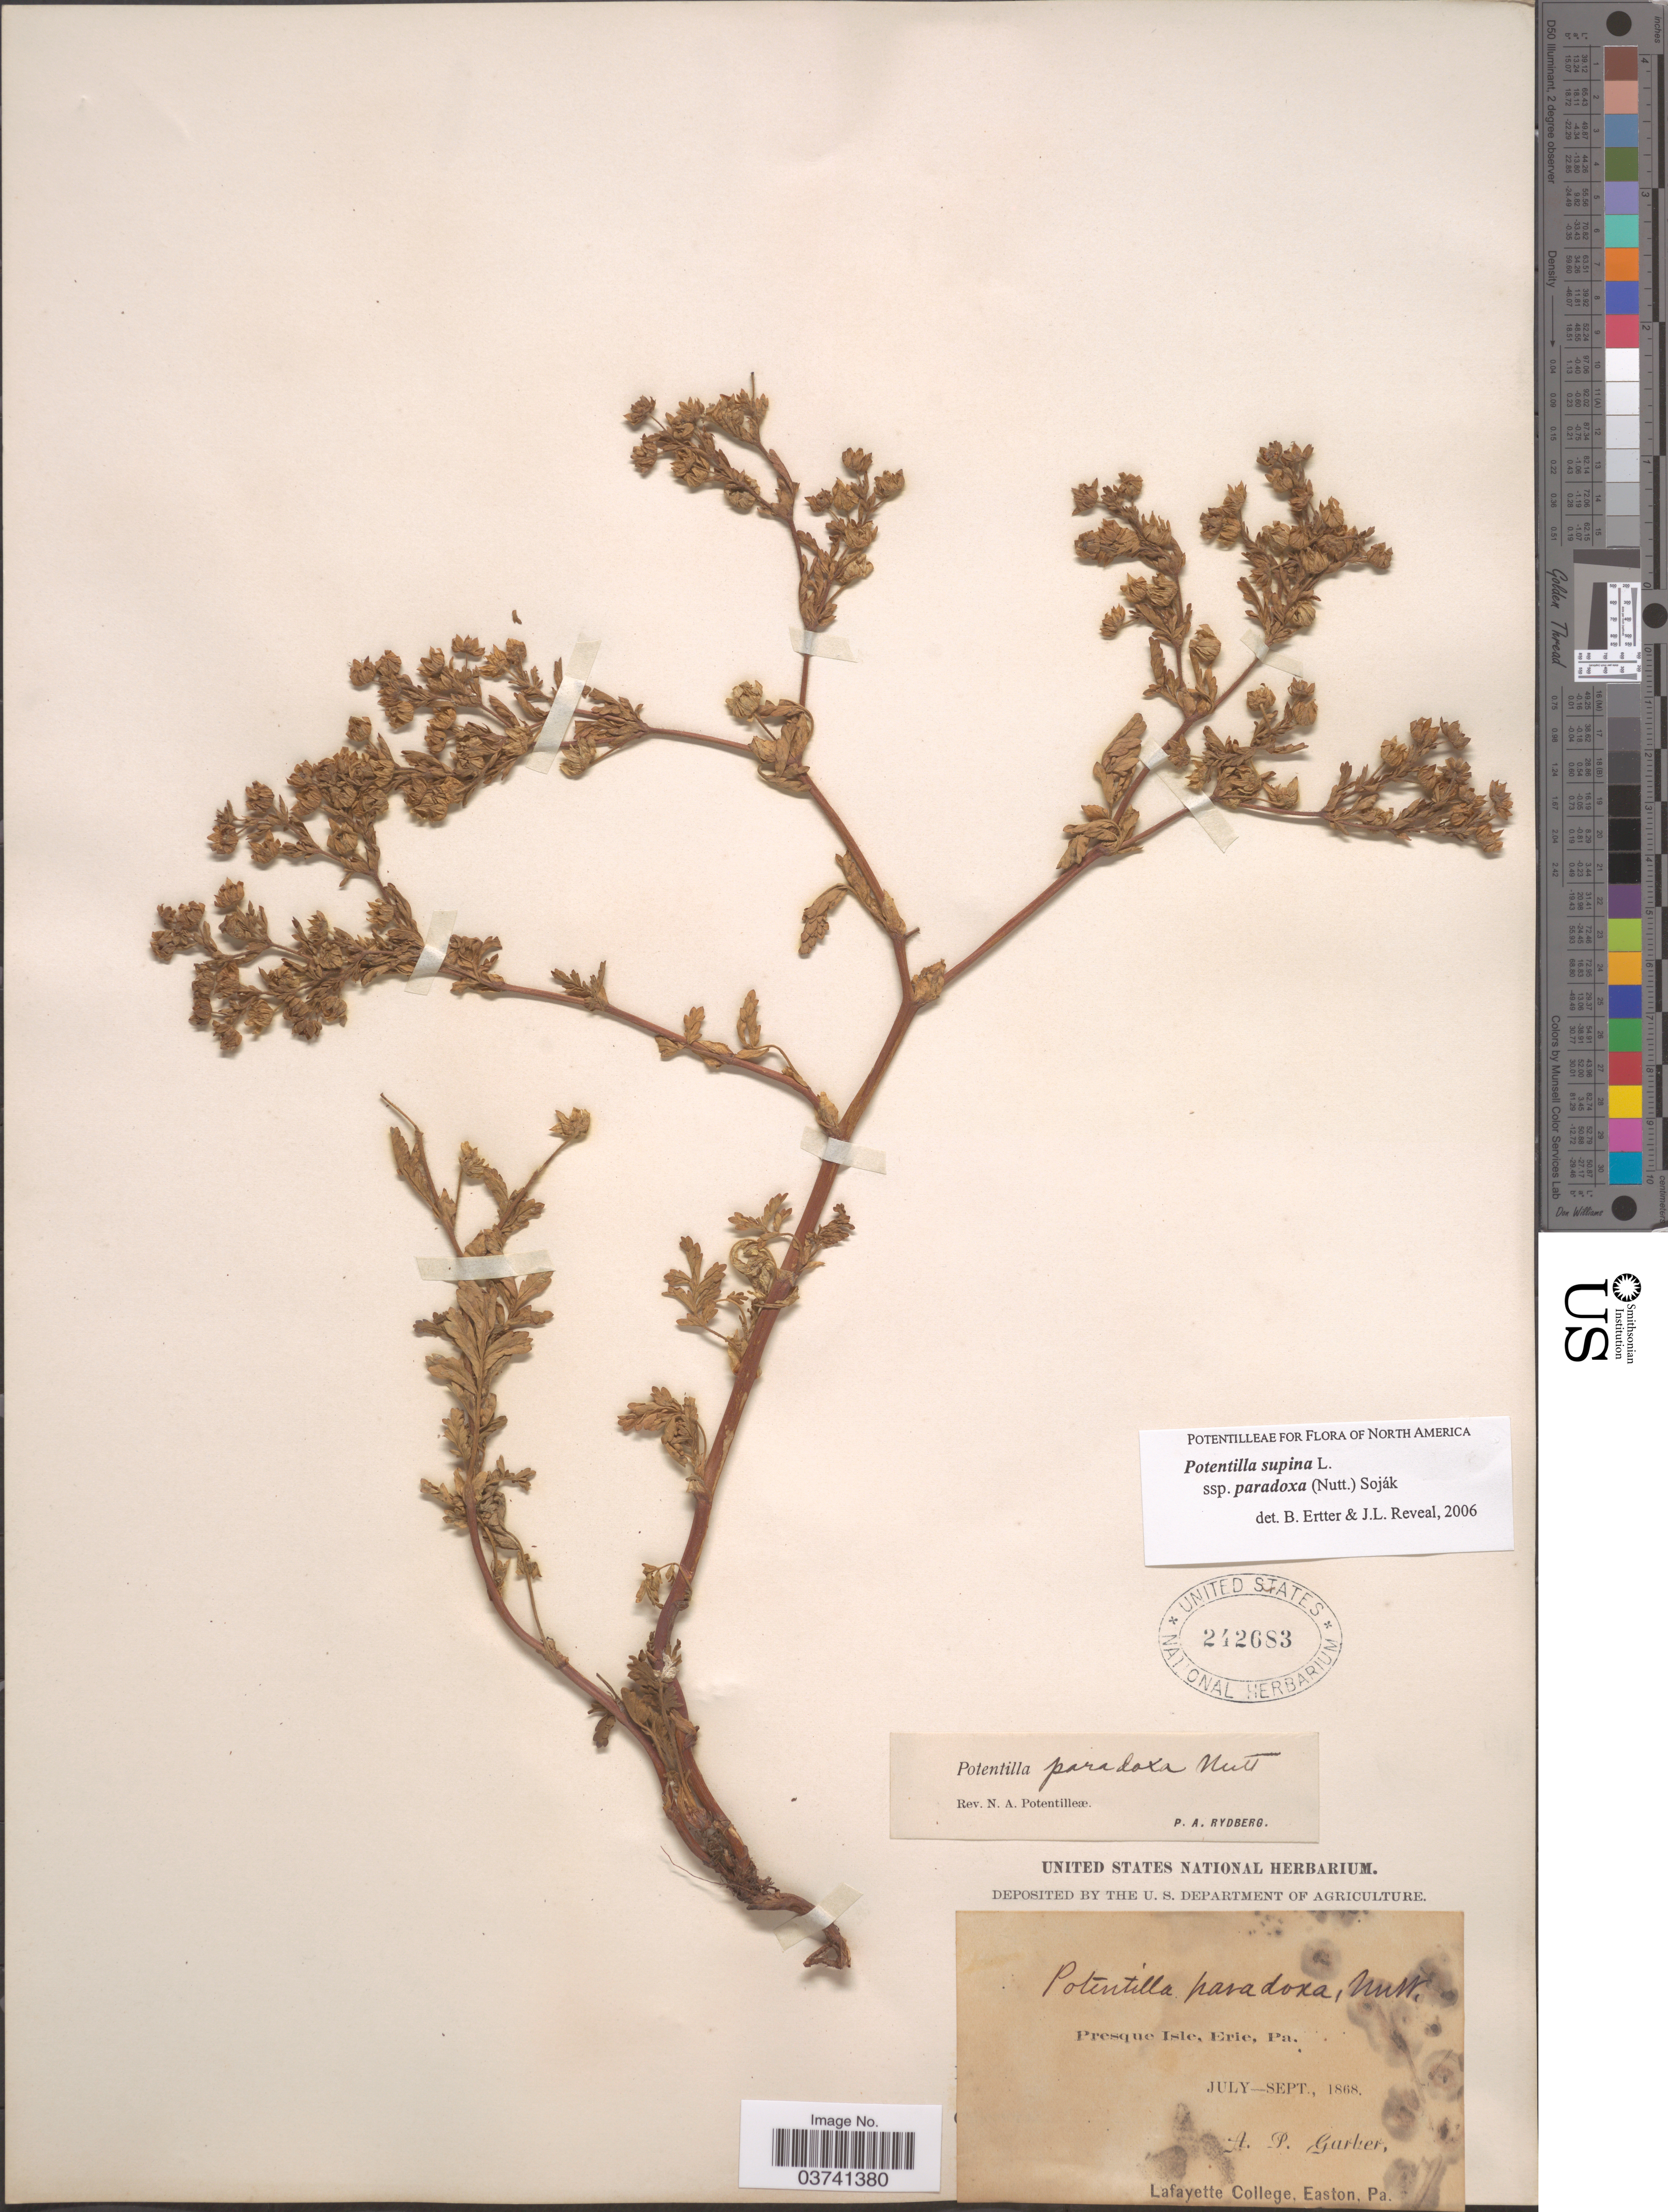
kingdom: Plantae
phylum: Tracheophyta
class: Magnoliopsida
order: Rosales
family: Rosaceae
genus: Potentilla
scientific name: Potentilla supina subsp. paradoxa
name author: (Nutt.) Soják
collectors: A. P. Garber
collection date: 1868-07/1868-09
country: United States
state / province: Pennsylvania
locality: Presque Isle, Erie.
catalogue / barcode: US 242683